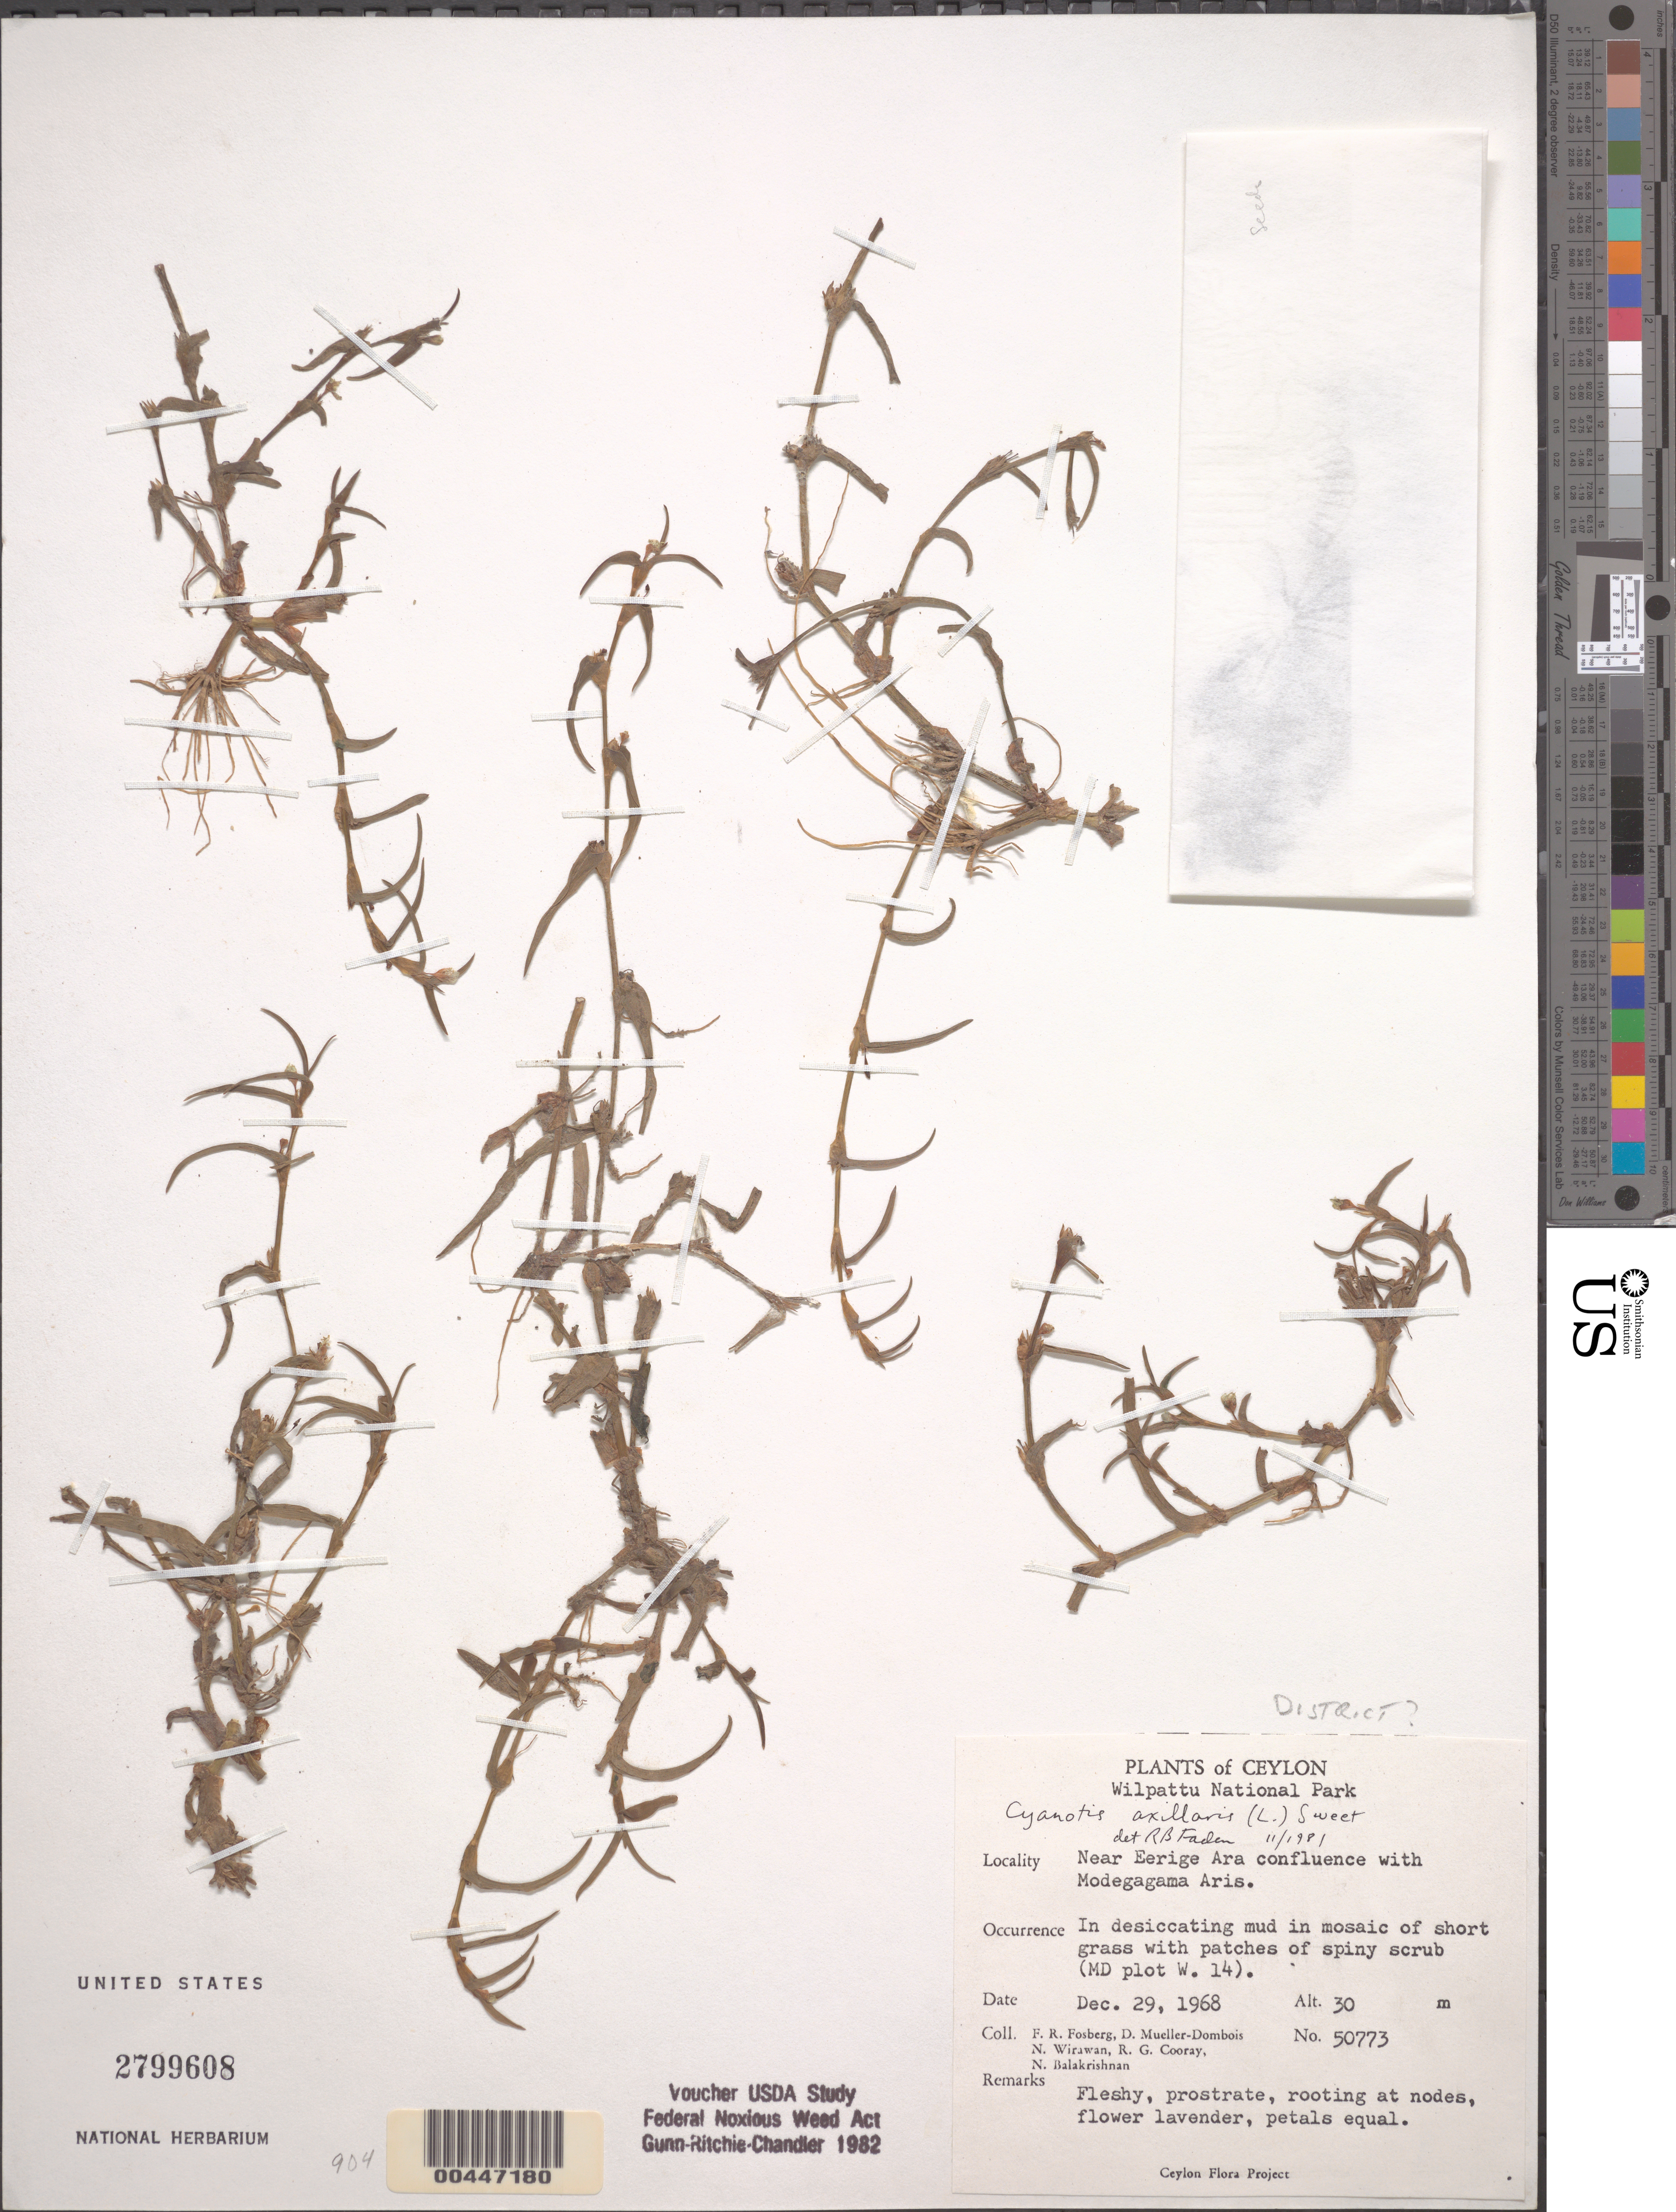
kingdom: Plantae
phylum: Tracheophyta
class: Liliopsida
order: Commelinales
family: Commelinaceae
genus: Cyanotis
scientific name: Cyanotis axillaris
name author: (L.) D. Don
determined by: Faden, Robert B., (US), Smithsonian Institution - National Museum of Natural History (UNITED STATES)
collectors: F. R. Fosberg, D. Mueller-Dombois, N. Wirawan, R. Cooray & N. Balakrishnan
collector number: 50773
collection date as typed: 29 Dec 1968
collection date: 1968-12-29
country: Sri Lanka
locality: Wilpattu national park, near eerige ara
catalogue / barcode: US 2799608